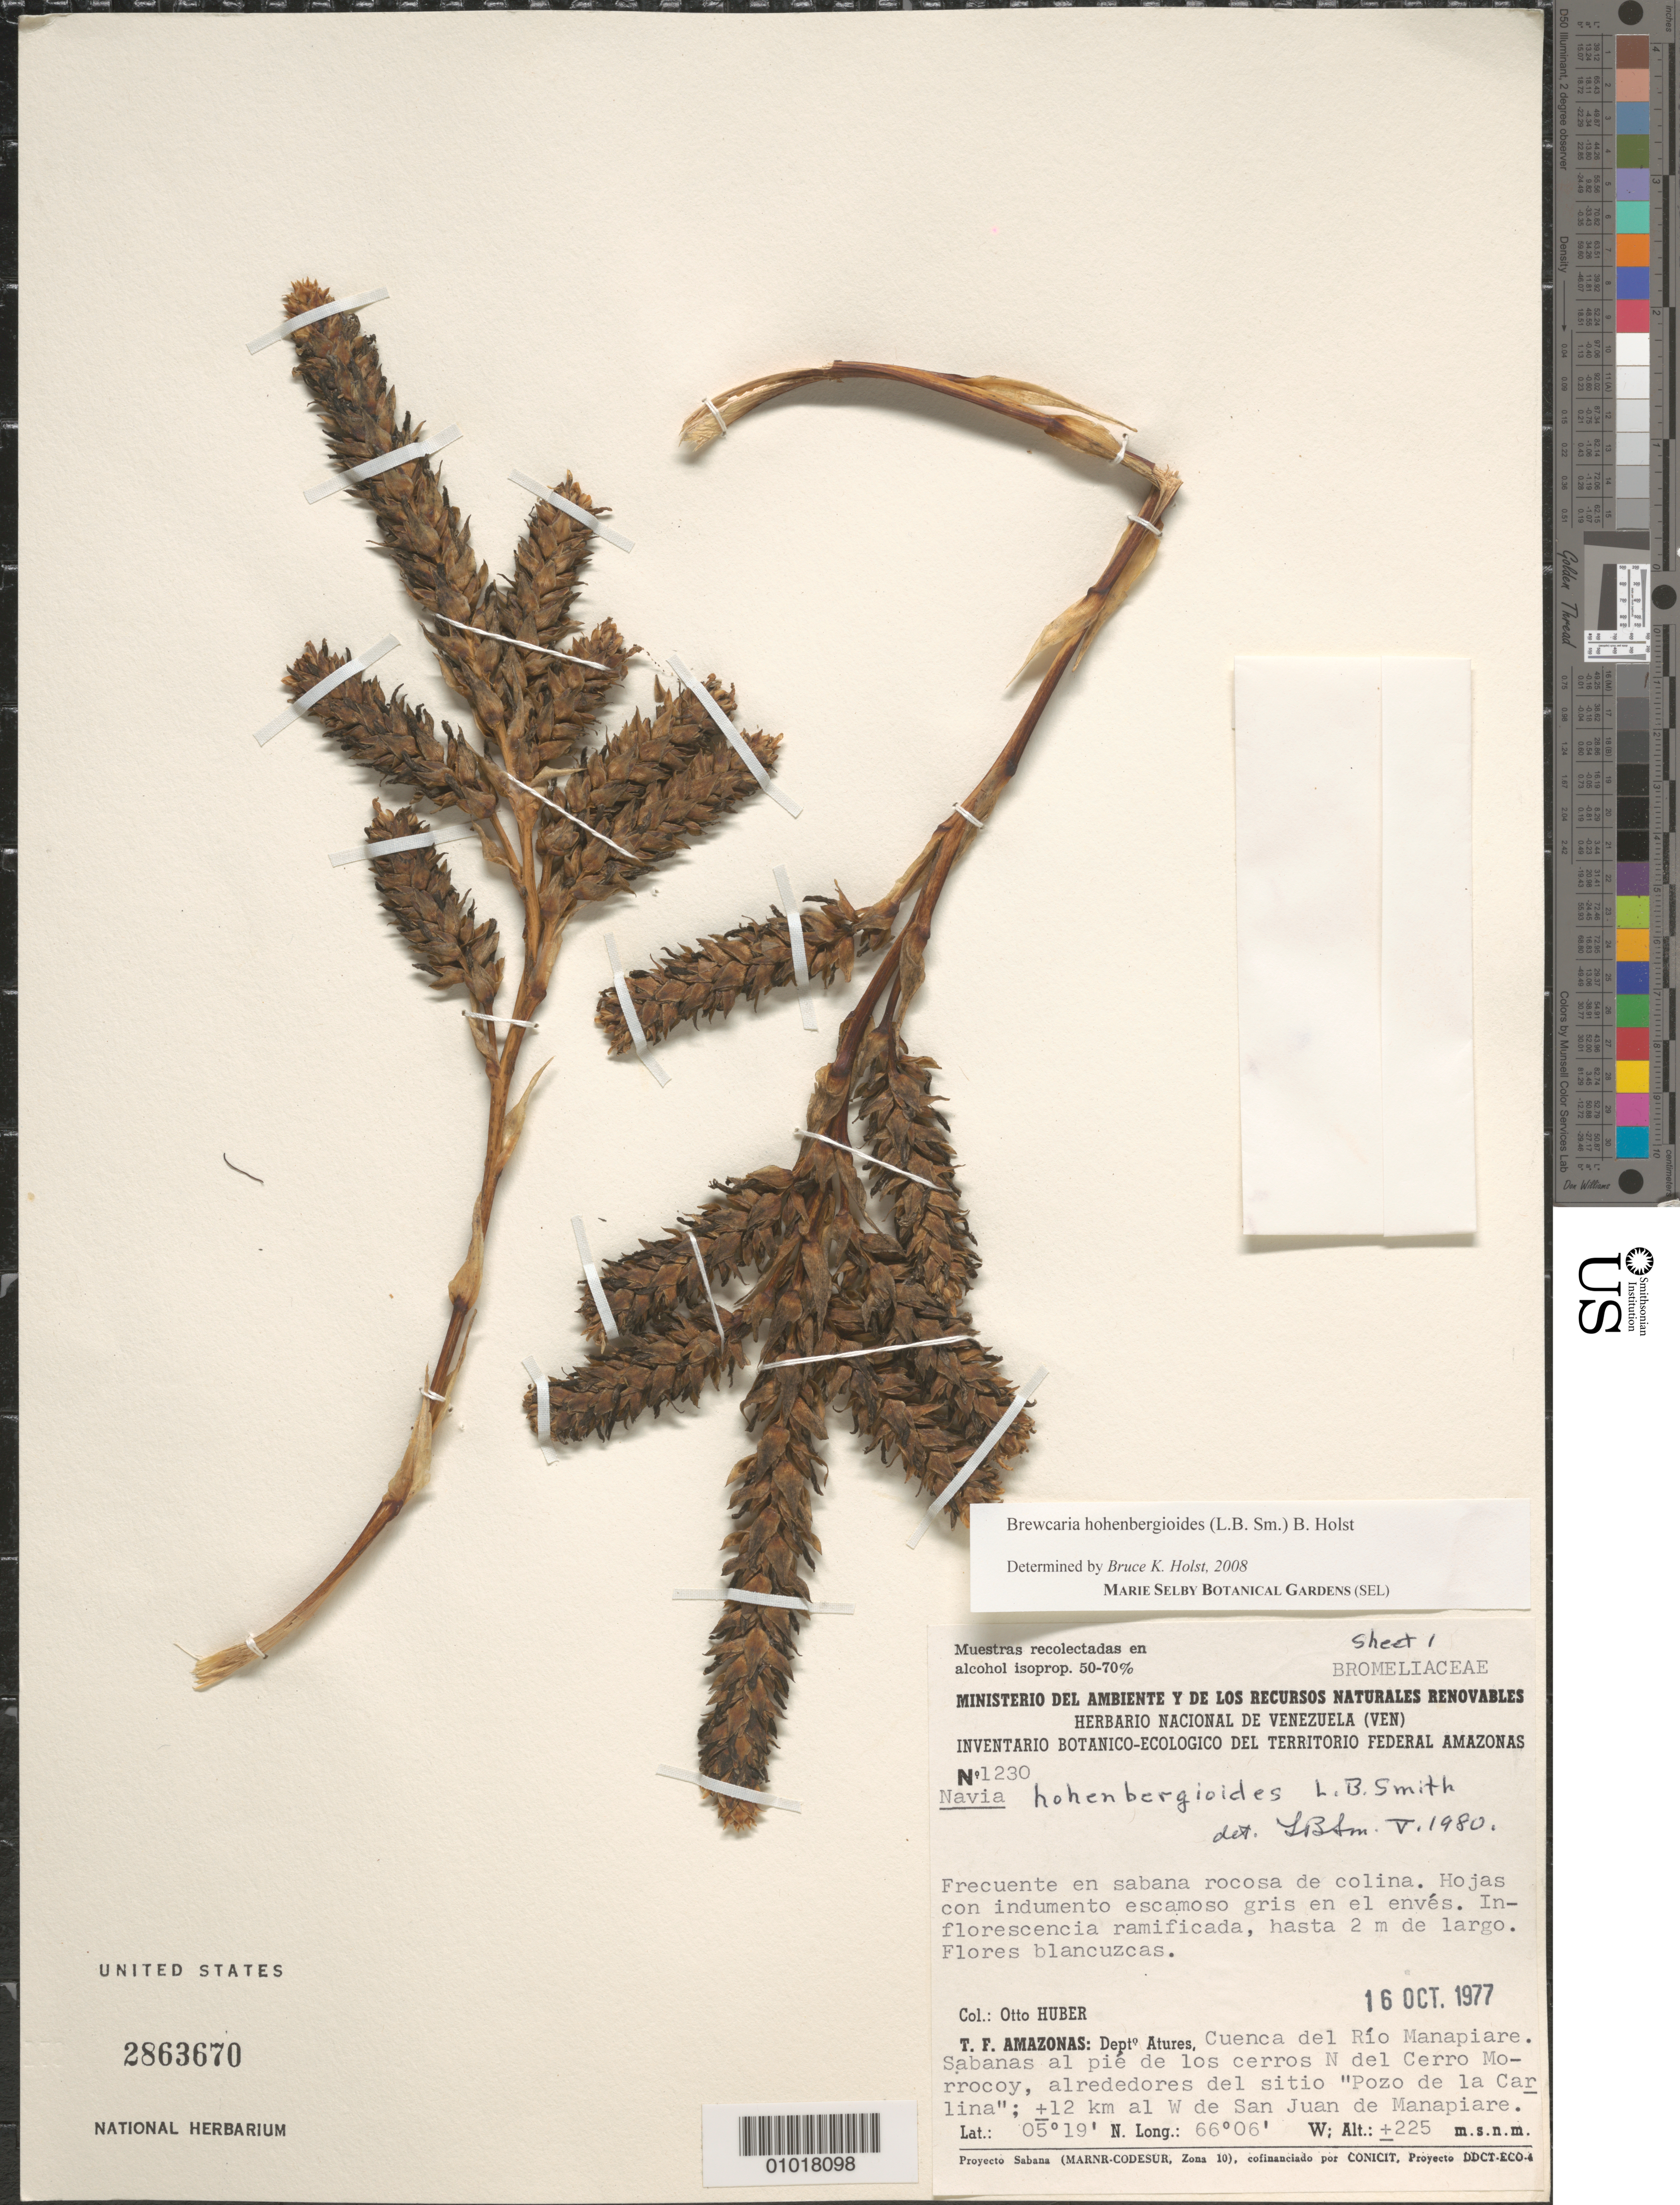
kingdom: Plantae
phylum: Tracheophyta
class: Liliopsida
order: Poales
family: Bromeliaceae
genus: Brewcaria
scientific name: Brewcaria hohenbergioides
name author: (L.B. Sm.) B. Holst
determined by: Holst, Bruce K.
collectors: O. Huber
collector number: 1230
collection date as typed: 16-Oct-77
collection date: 1977-10-16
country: Venezuela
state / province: Amazonas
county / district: Atures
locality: Río Manapiare, cuenca, ±12 km W de San Juan de Manapiare, al pie de los cerros septentríonales del Cerro Morrocoy, en alrededores del sitio "Pozo de la Carlina"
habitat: Sabana rocosa de colina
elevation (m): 225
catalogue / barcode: US 2863670